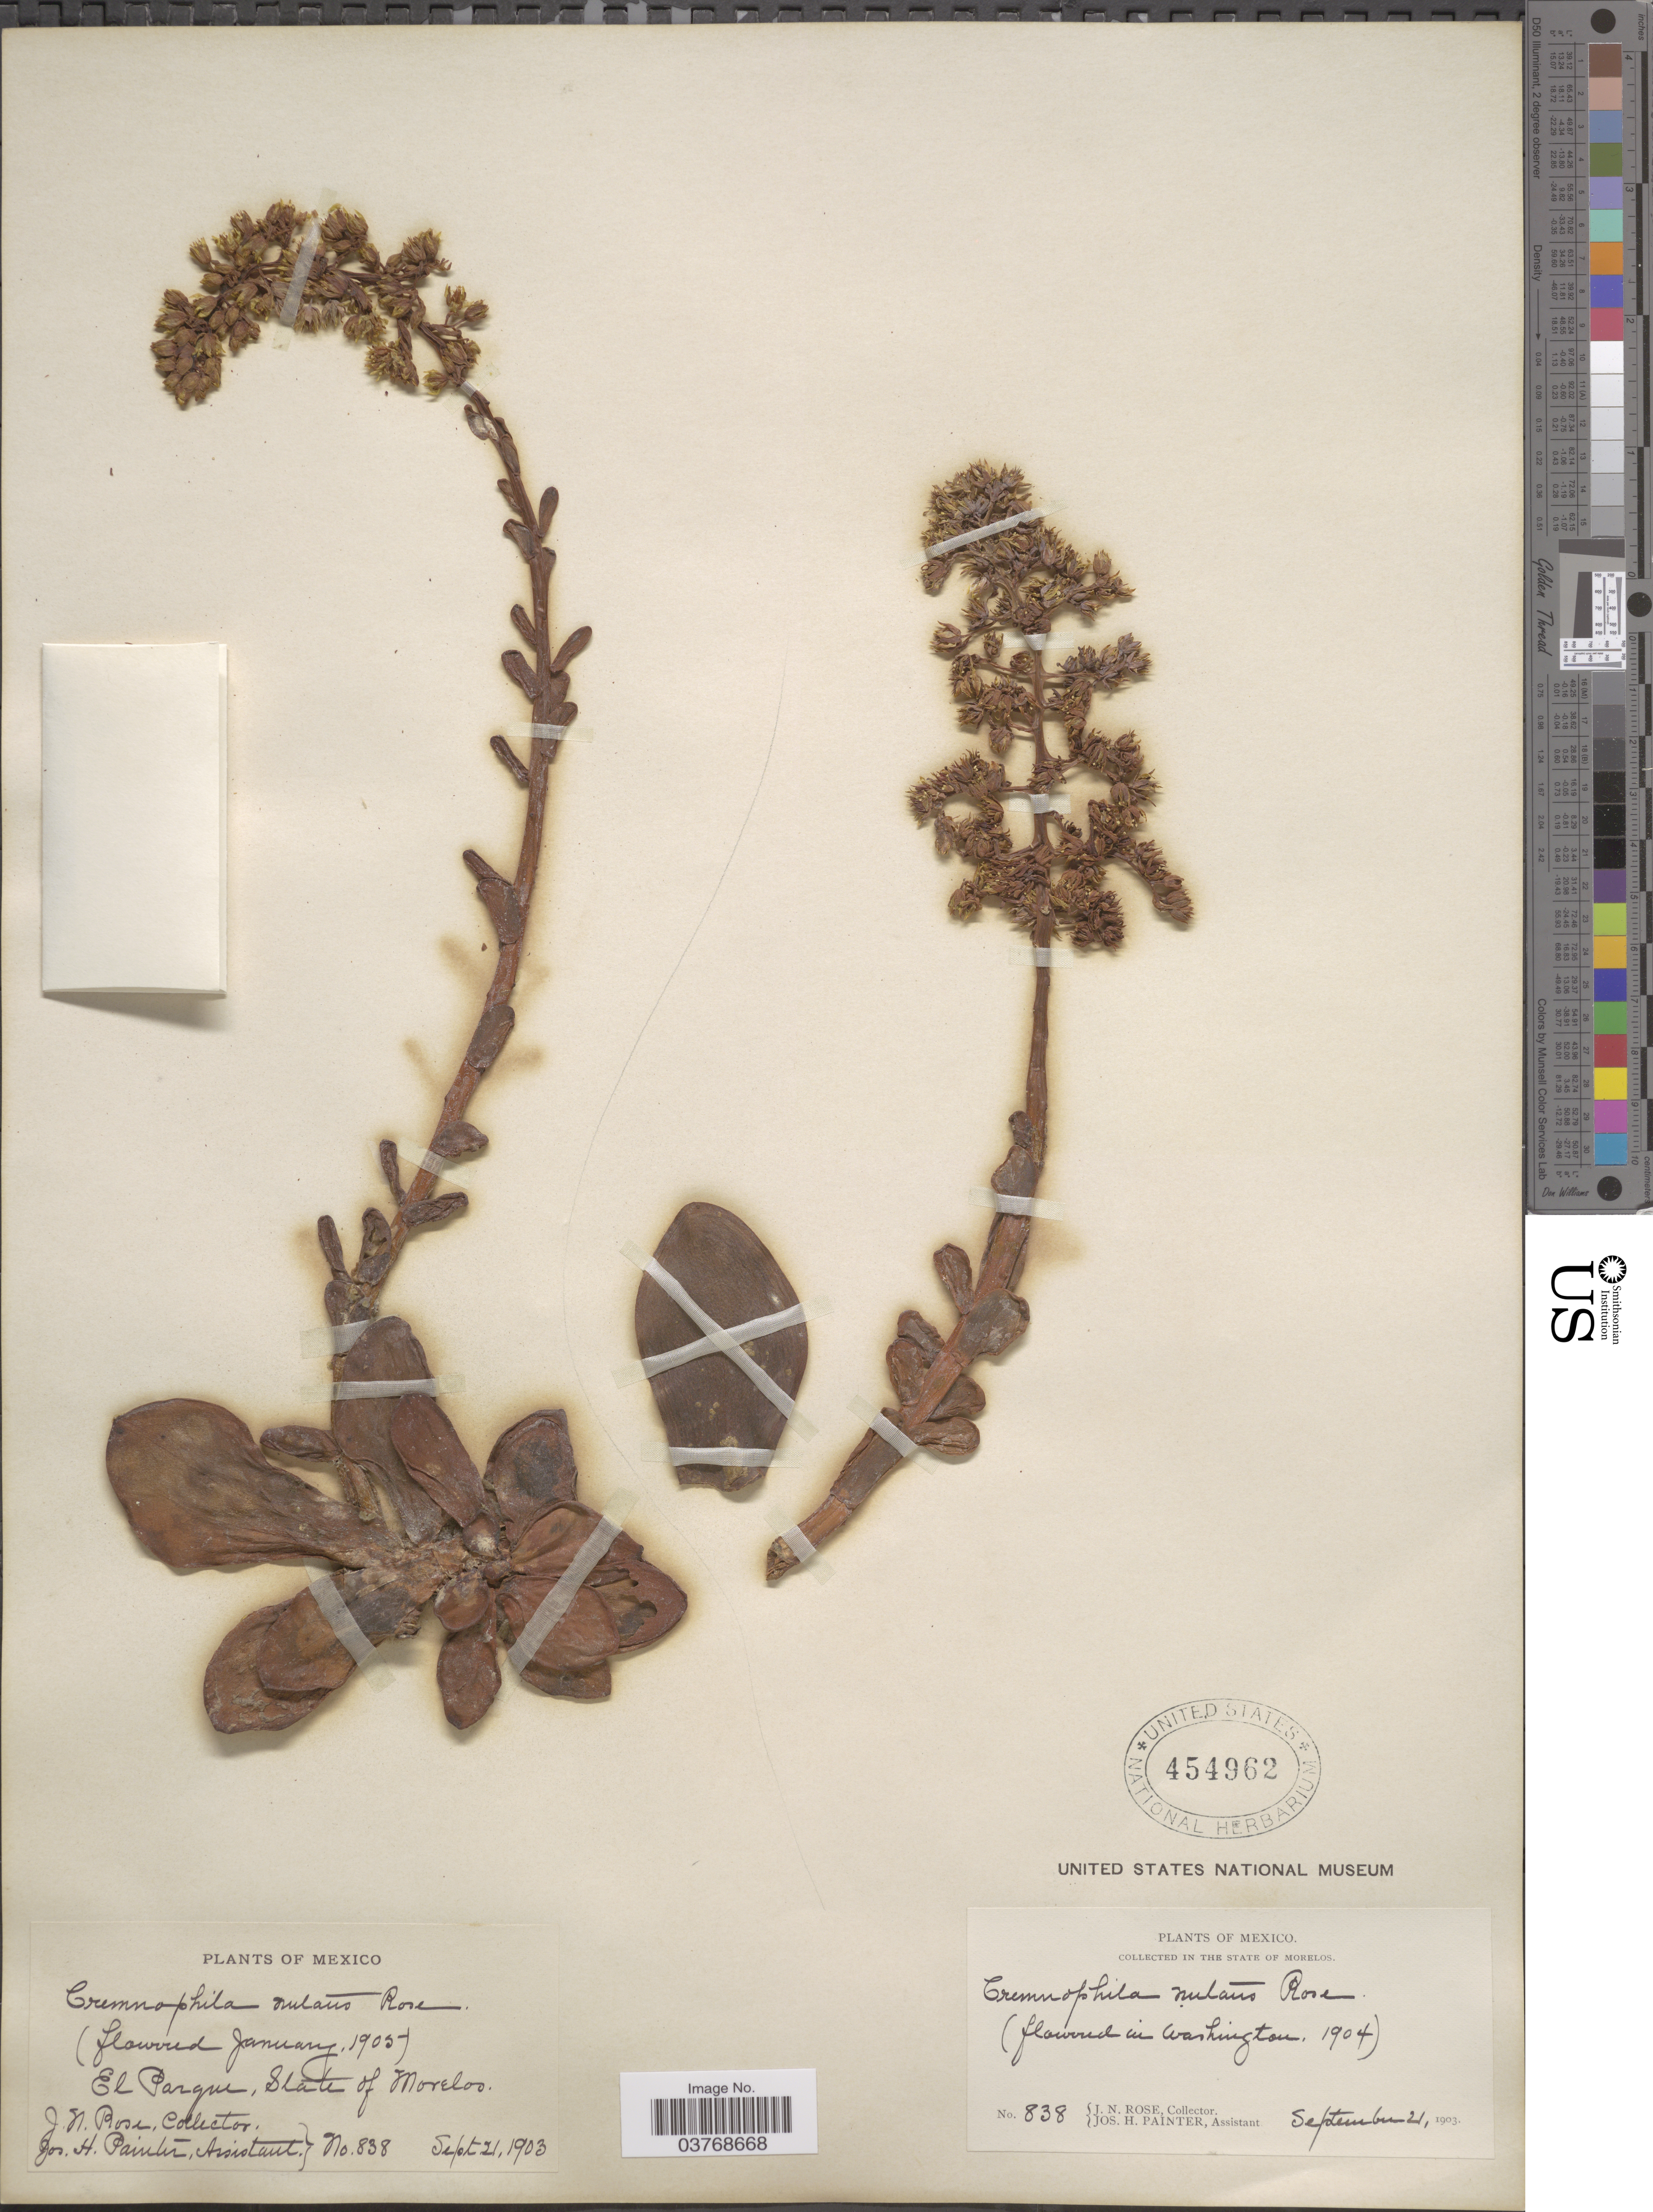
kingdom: Plantae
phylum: Tracheophyta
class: Magnoliopsida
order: Saxifragales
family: Crassulaceae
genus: Cremnophila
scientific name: Cremnophila nutans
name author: (Rose) Rose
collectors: J. N. Rose & J. H. Painter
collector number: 838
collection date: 1903-09-21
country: Mexico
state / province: Morelos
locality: El Parque.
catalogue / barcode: US 454962